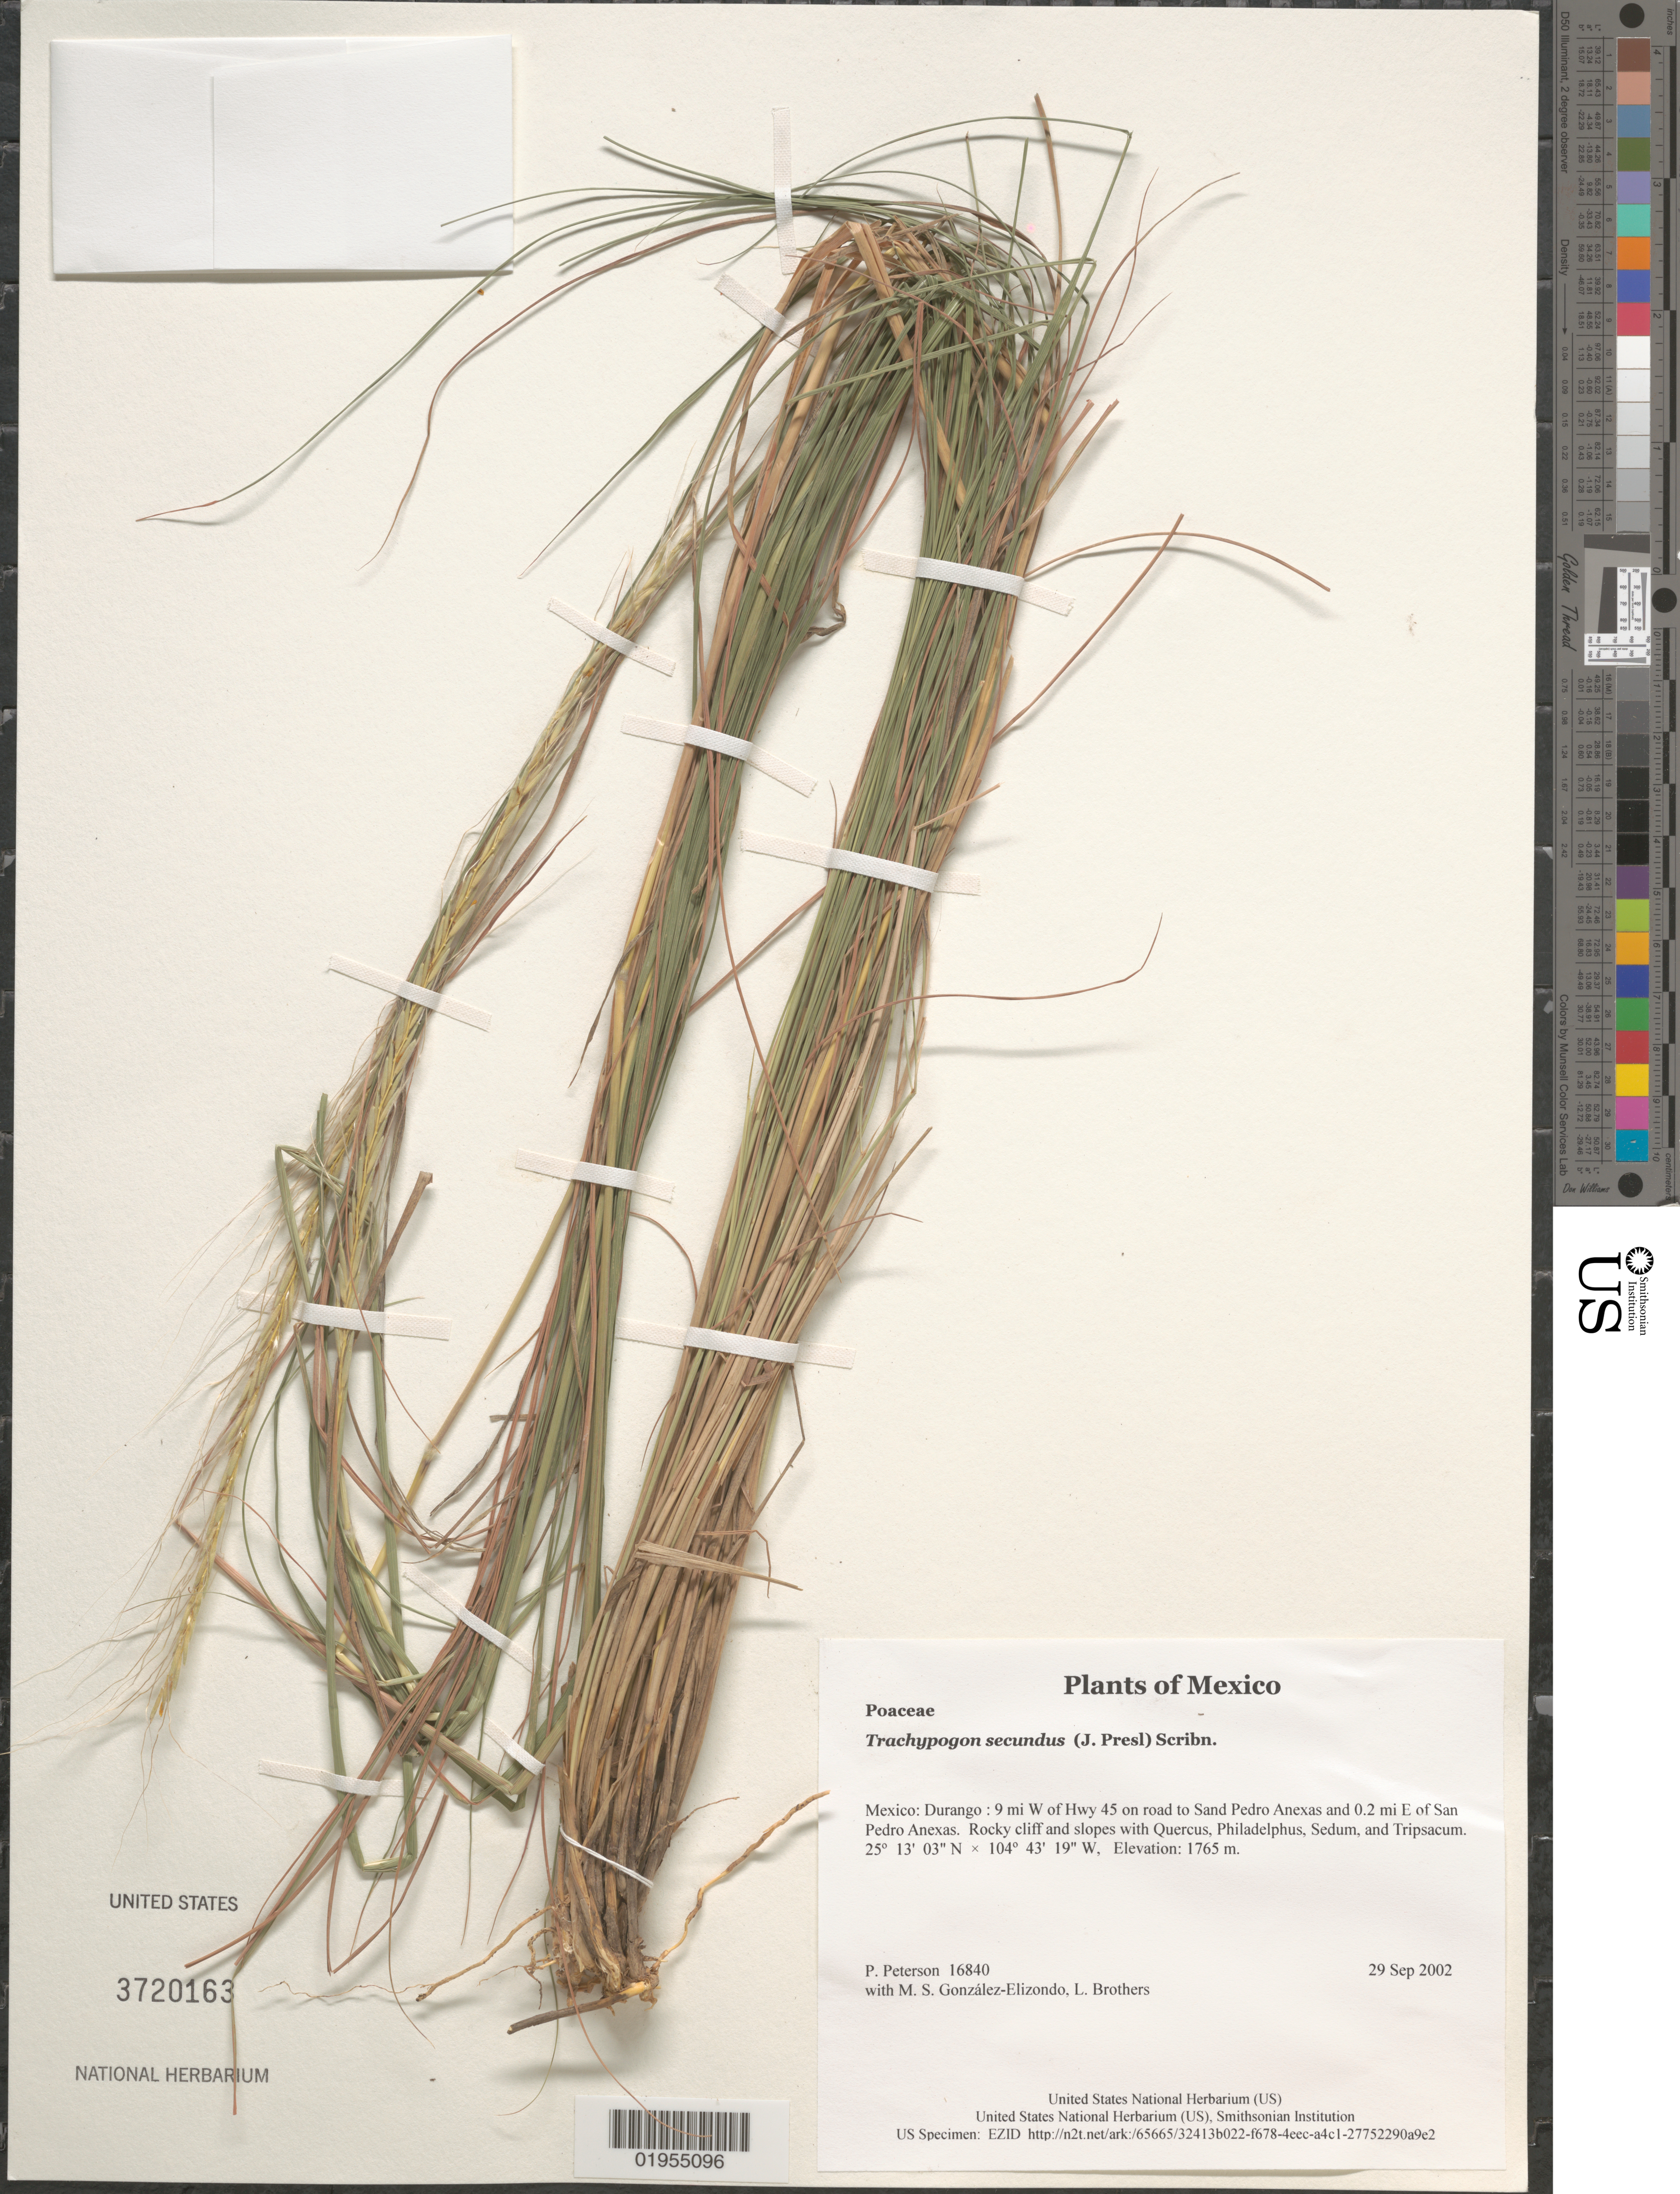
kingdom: Plantae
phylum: Tracheophyta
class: Liliopsida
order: Poales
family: Poaceae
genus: Trachypogon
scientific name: Trachypogon secundus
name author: (J. Presl) Scribn.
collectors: P. M. Peterson, M. S. González-Elizondo & L. E. Brothers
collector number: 16840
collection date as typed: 29 Sep 2002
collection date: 2002-09-29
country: Mexico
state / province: Durango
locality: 9 mi W of Hwy 45 on road to Sand Pedro Anexas and 0.2 mi E of San Pedro Anexas. Rocky cliff and slopes with Quercus, Philadelphus, Sedum, and Tripsacum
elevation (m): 1765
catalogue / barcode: US 3720163